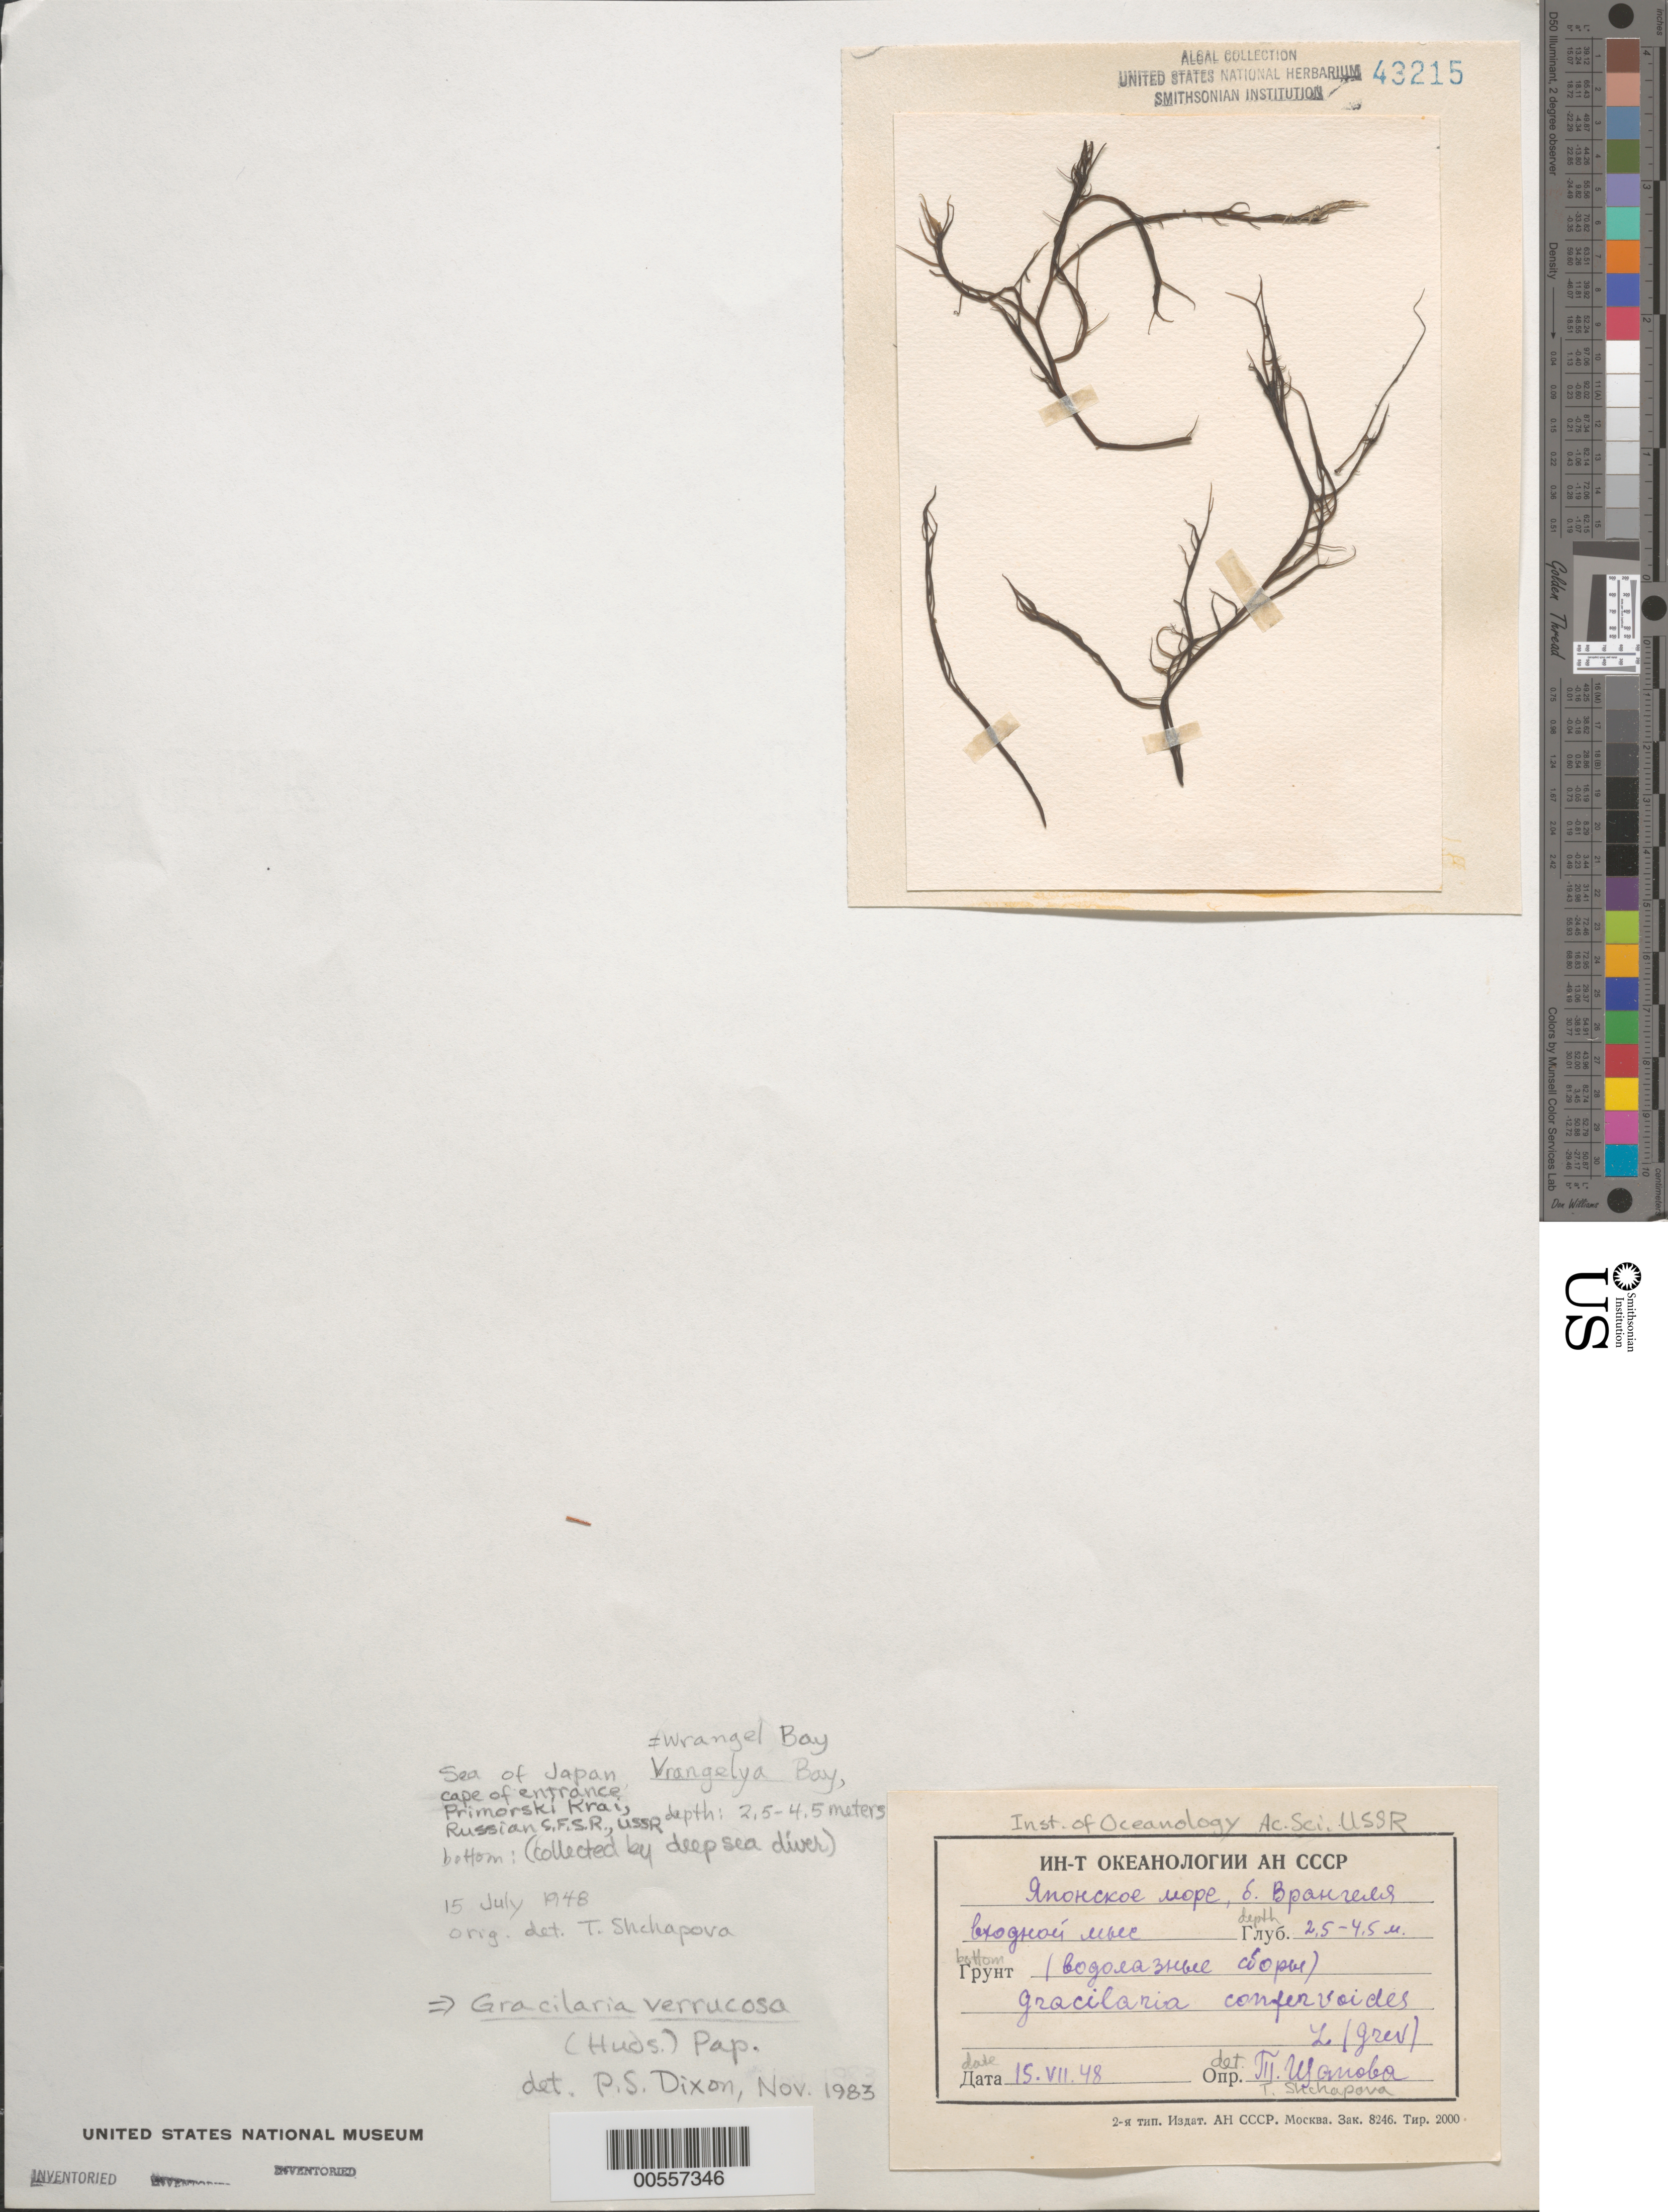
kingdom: Plantae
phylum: Rhodophyta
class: Florideophyceae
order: Gracilariales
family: Gracilariaceae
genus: Gracilariopsis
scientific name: Gracilariopsis longissima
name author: (S.G. Gmel.) Steentoft et al.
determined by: Algae name updating Project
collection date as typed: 15 Jul 1948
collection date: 1948-07-15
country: Russian Federation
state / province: Primorsky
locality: Sea of Japan, Wrangel Bay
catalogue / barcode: US 43215